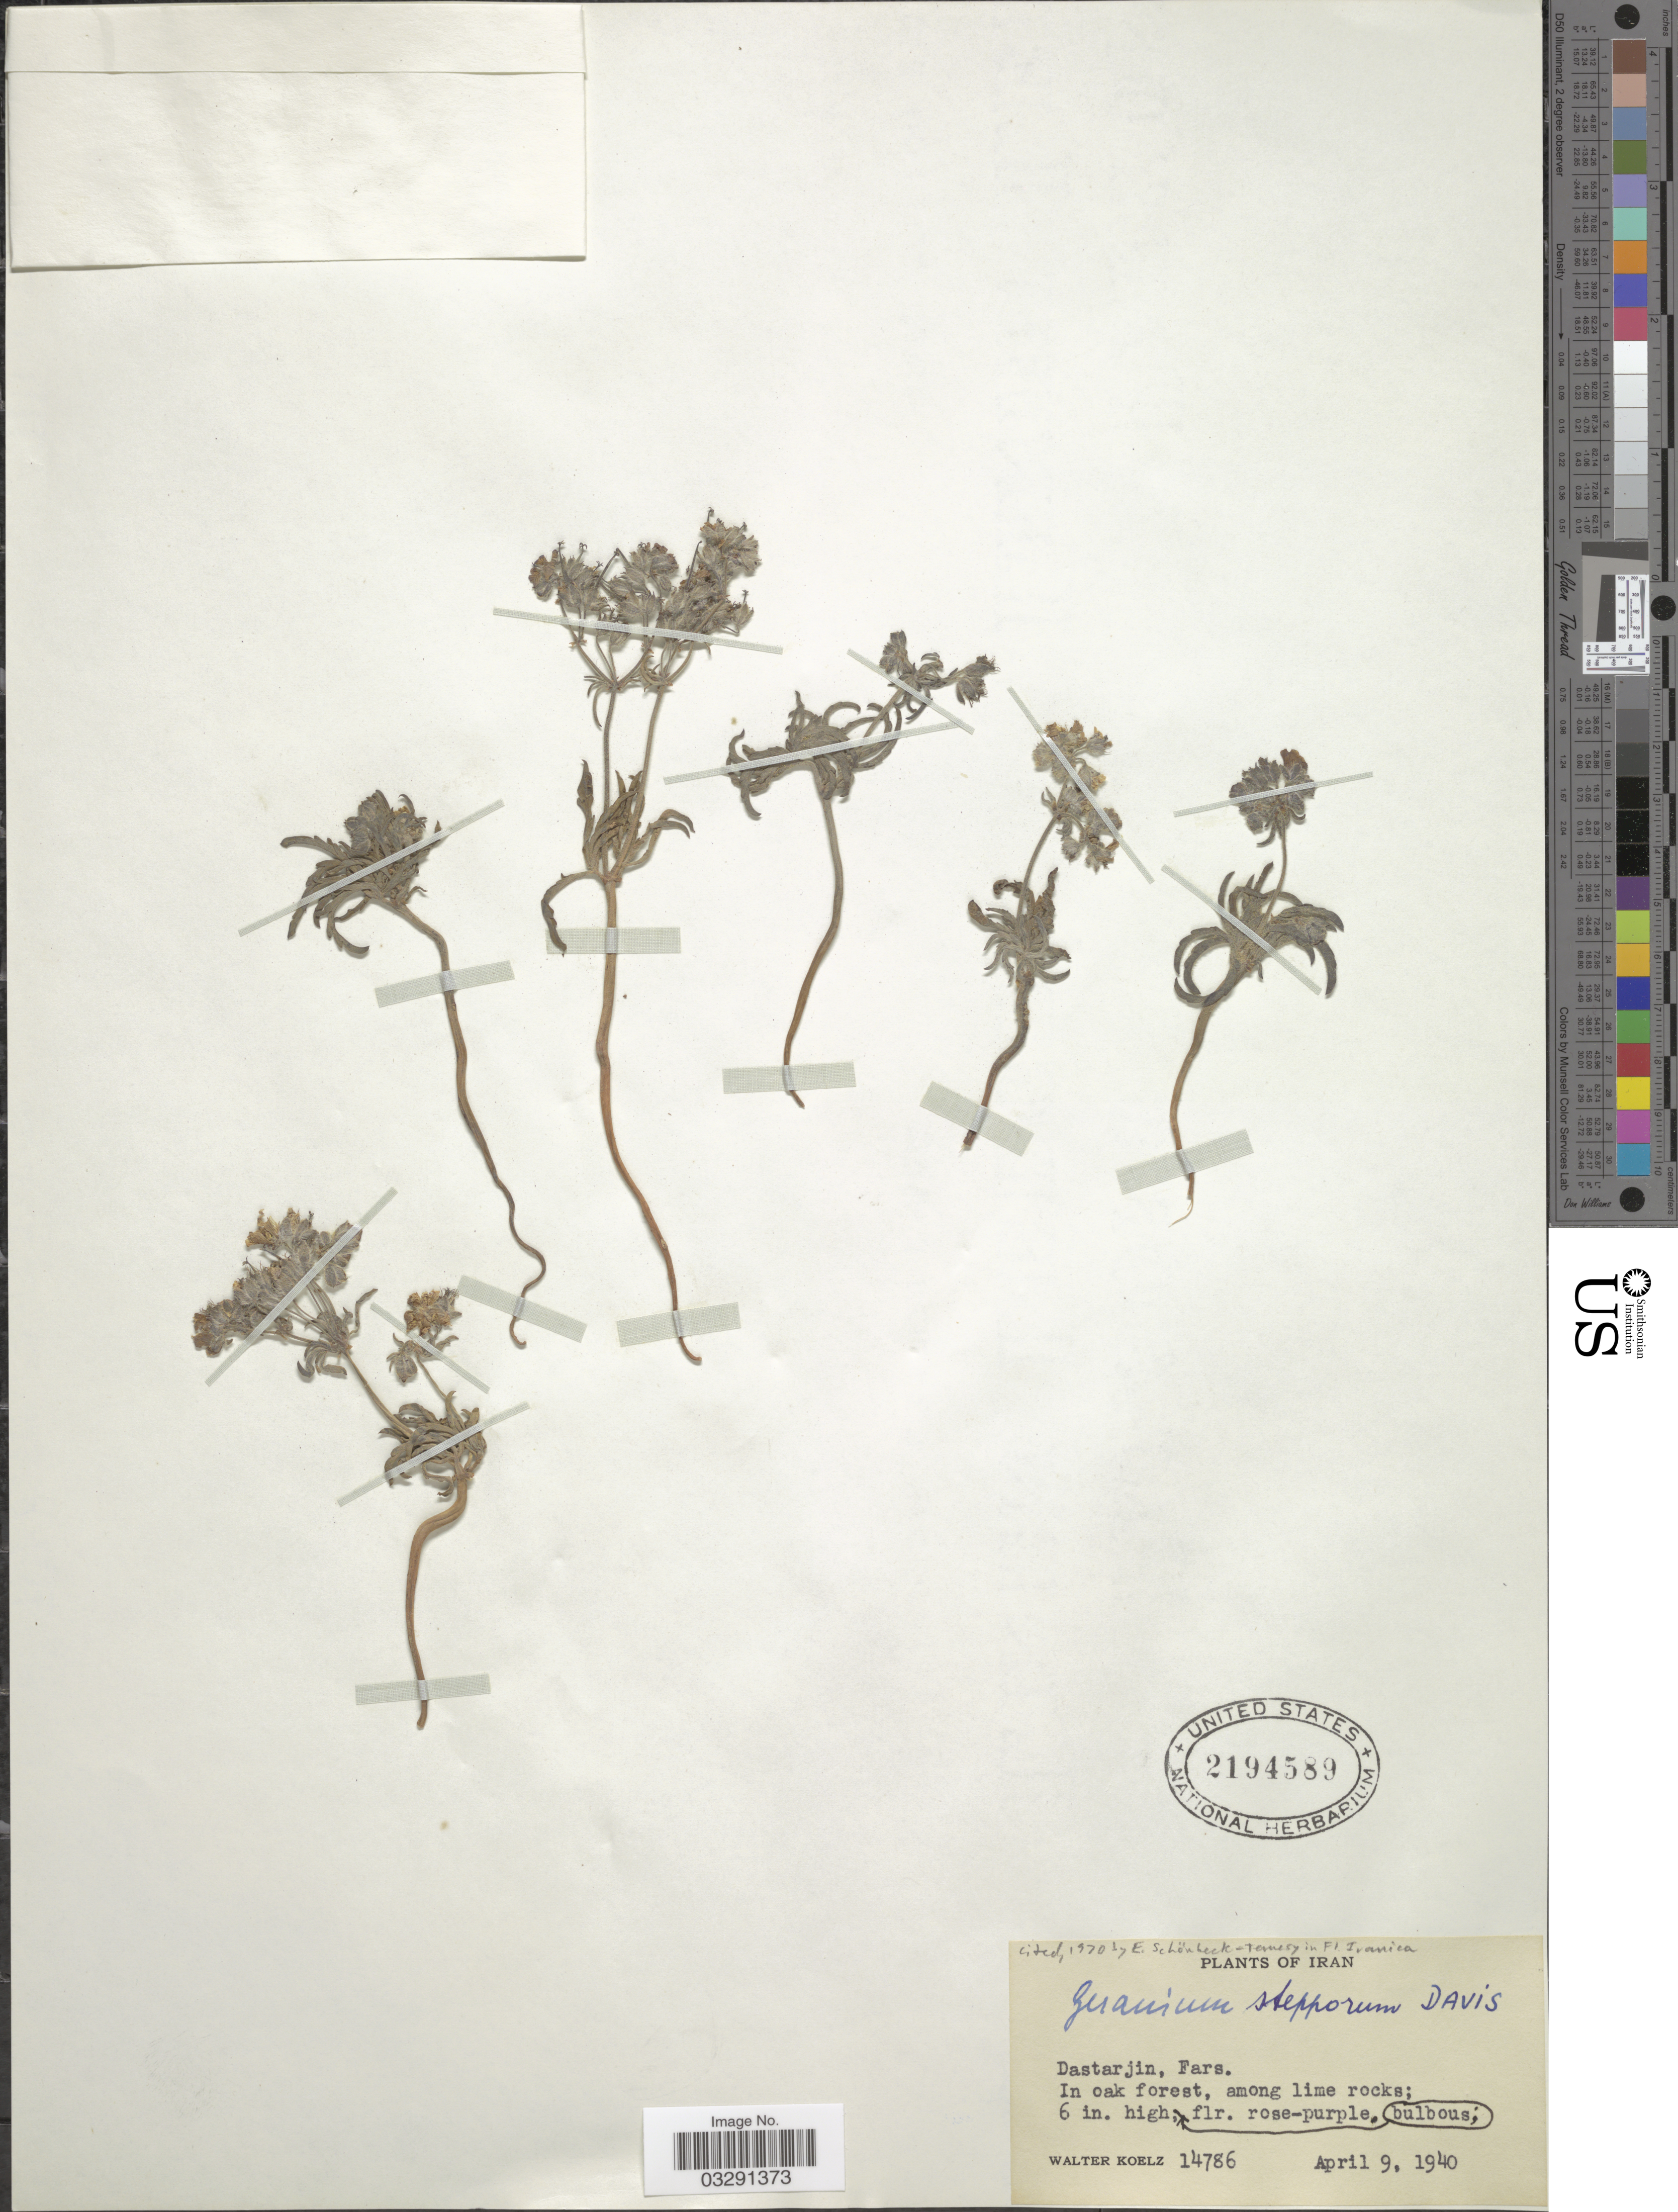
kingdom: Plantae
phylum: Tracheophyta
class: Magnoliopsida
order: Geraniales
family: Geraniaceae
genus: Geranium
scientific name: Geranium stepporum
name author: Davis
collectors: W. N. Koelz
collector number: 14786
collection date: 1940-04-09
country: Iran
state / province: Fars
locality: Dastarjin, Fars.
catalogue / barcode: US 2194589